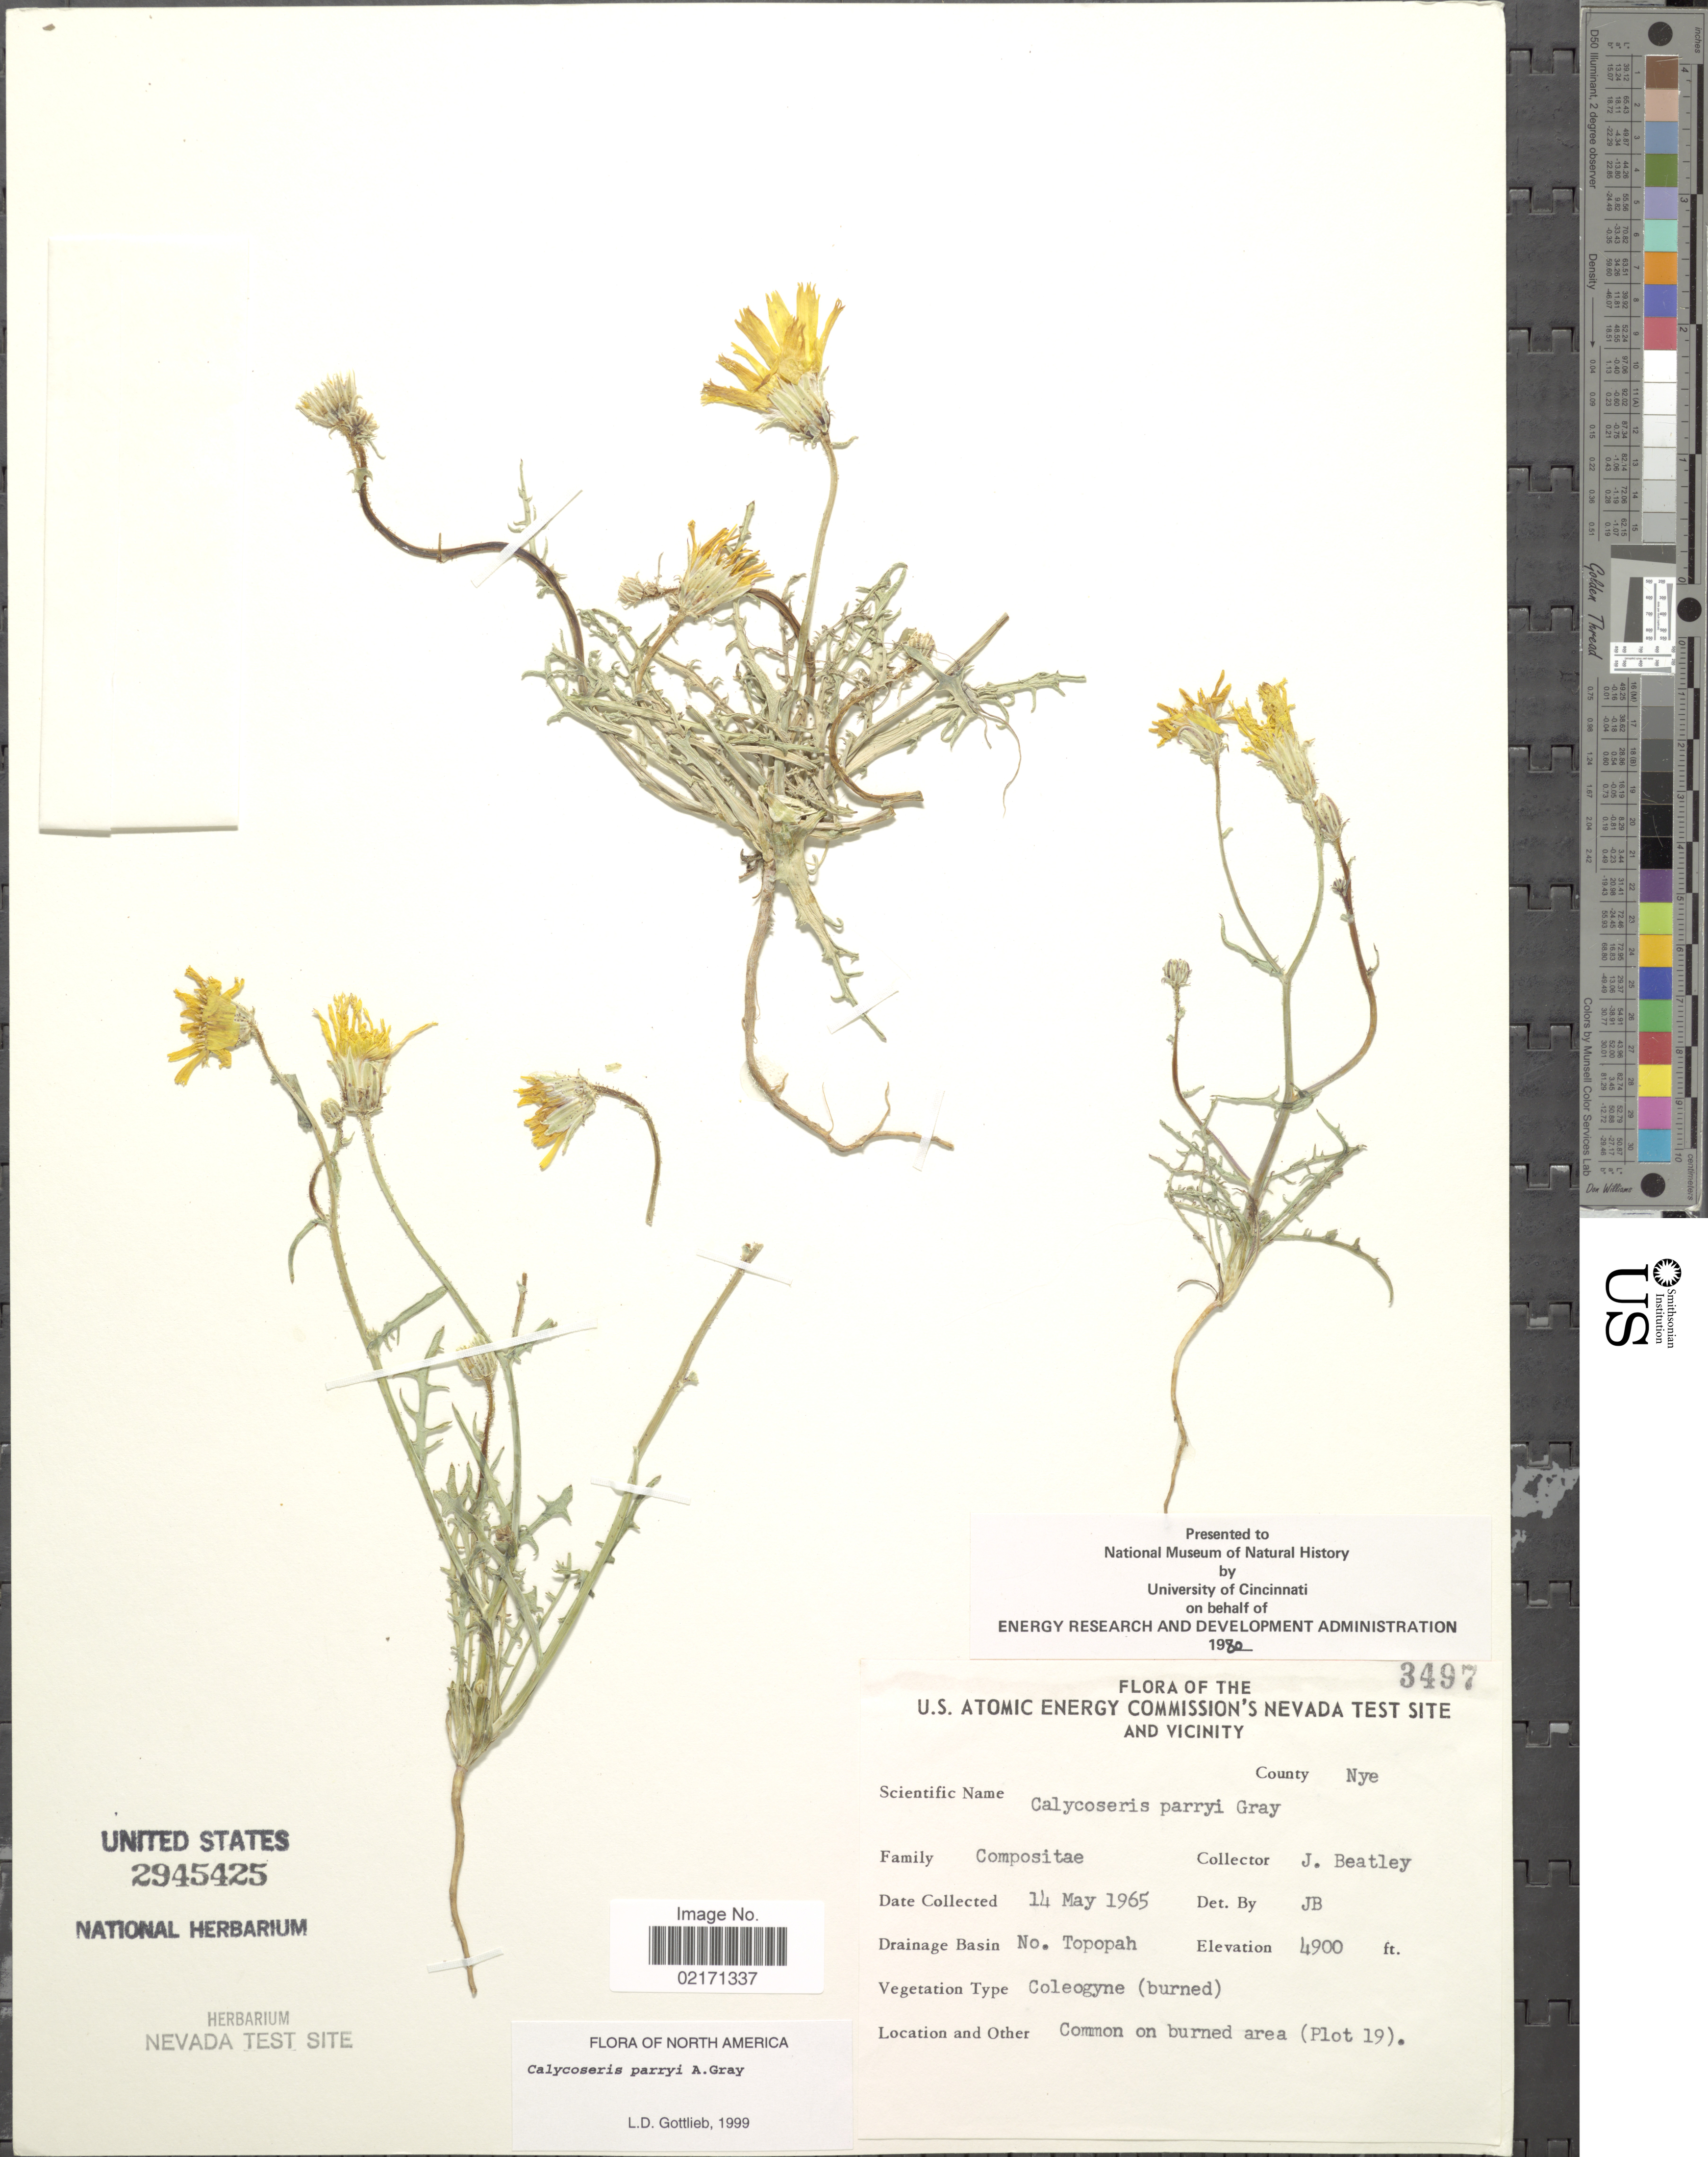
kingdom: Plantae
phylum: Tracheophyta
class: Magnoliopsida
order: Asterales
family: Asteraceae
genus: Calycoseris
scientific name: Calycoseris parryi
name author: A. Gray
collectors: J. C. Beatley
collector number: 3497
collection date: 1965-05-14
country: United States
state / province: Nevada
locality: U.S. Atomic Energie Commision Nevada Test Site and vicinity. No. Topopah. (Plot 19). County Nye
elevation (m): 1494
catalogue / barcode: US 2945425